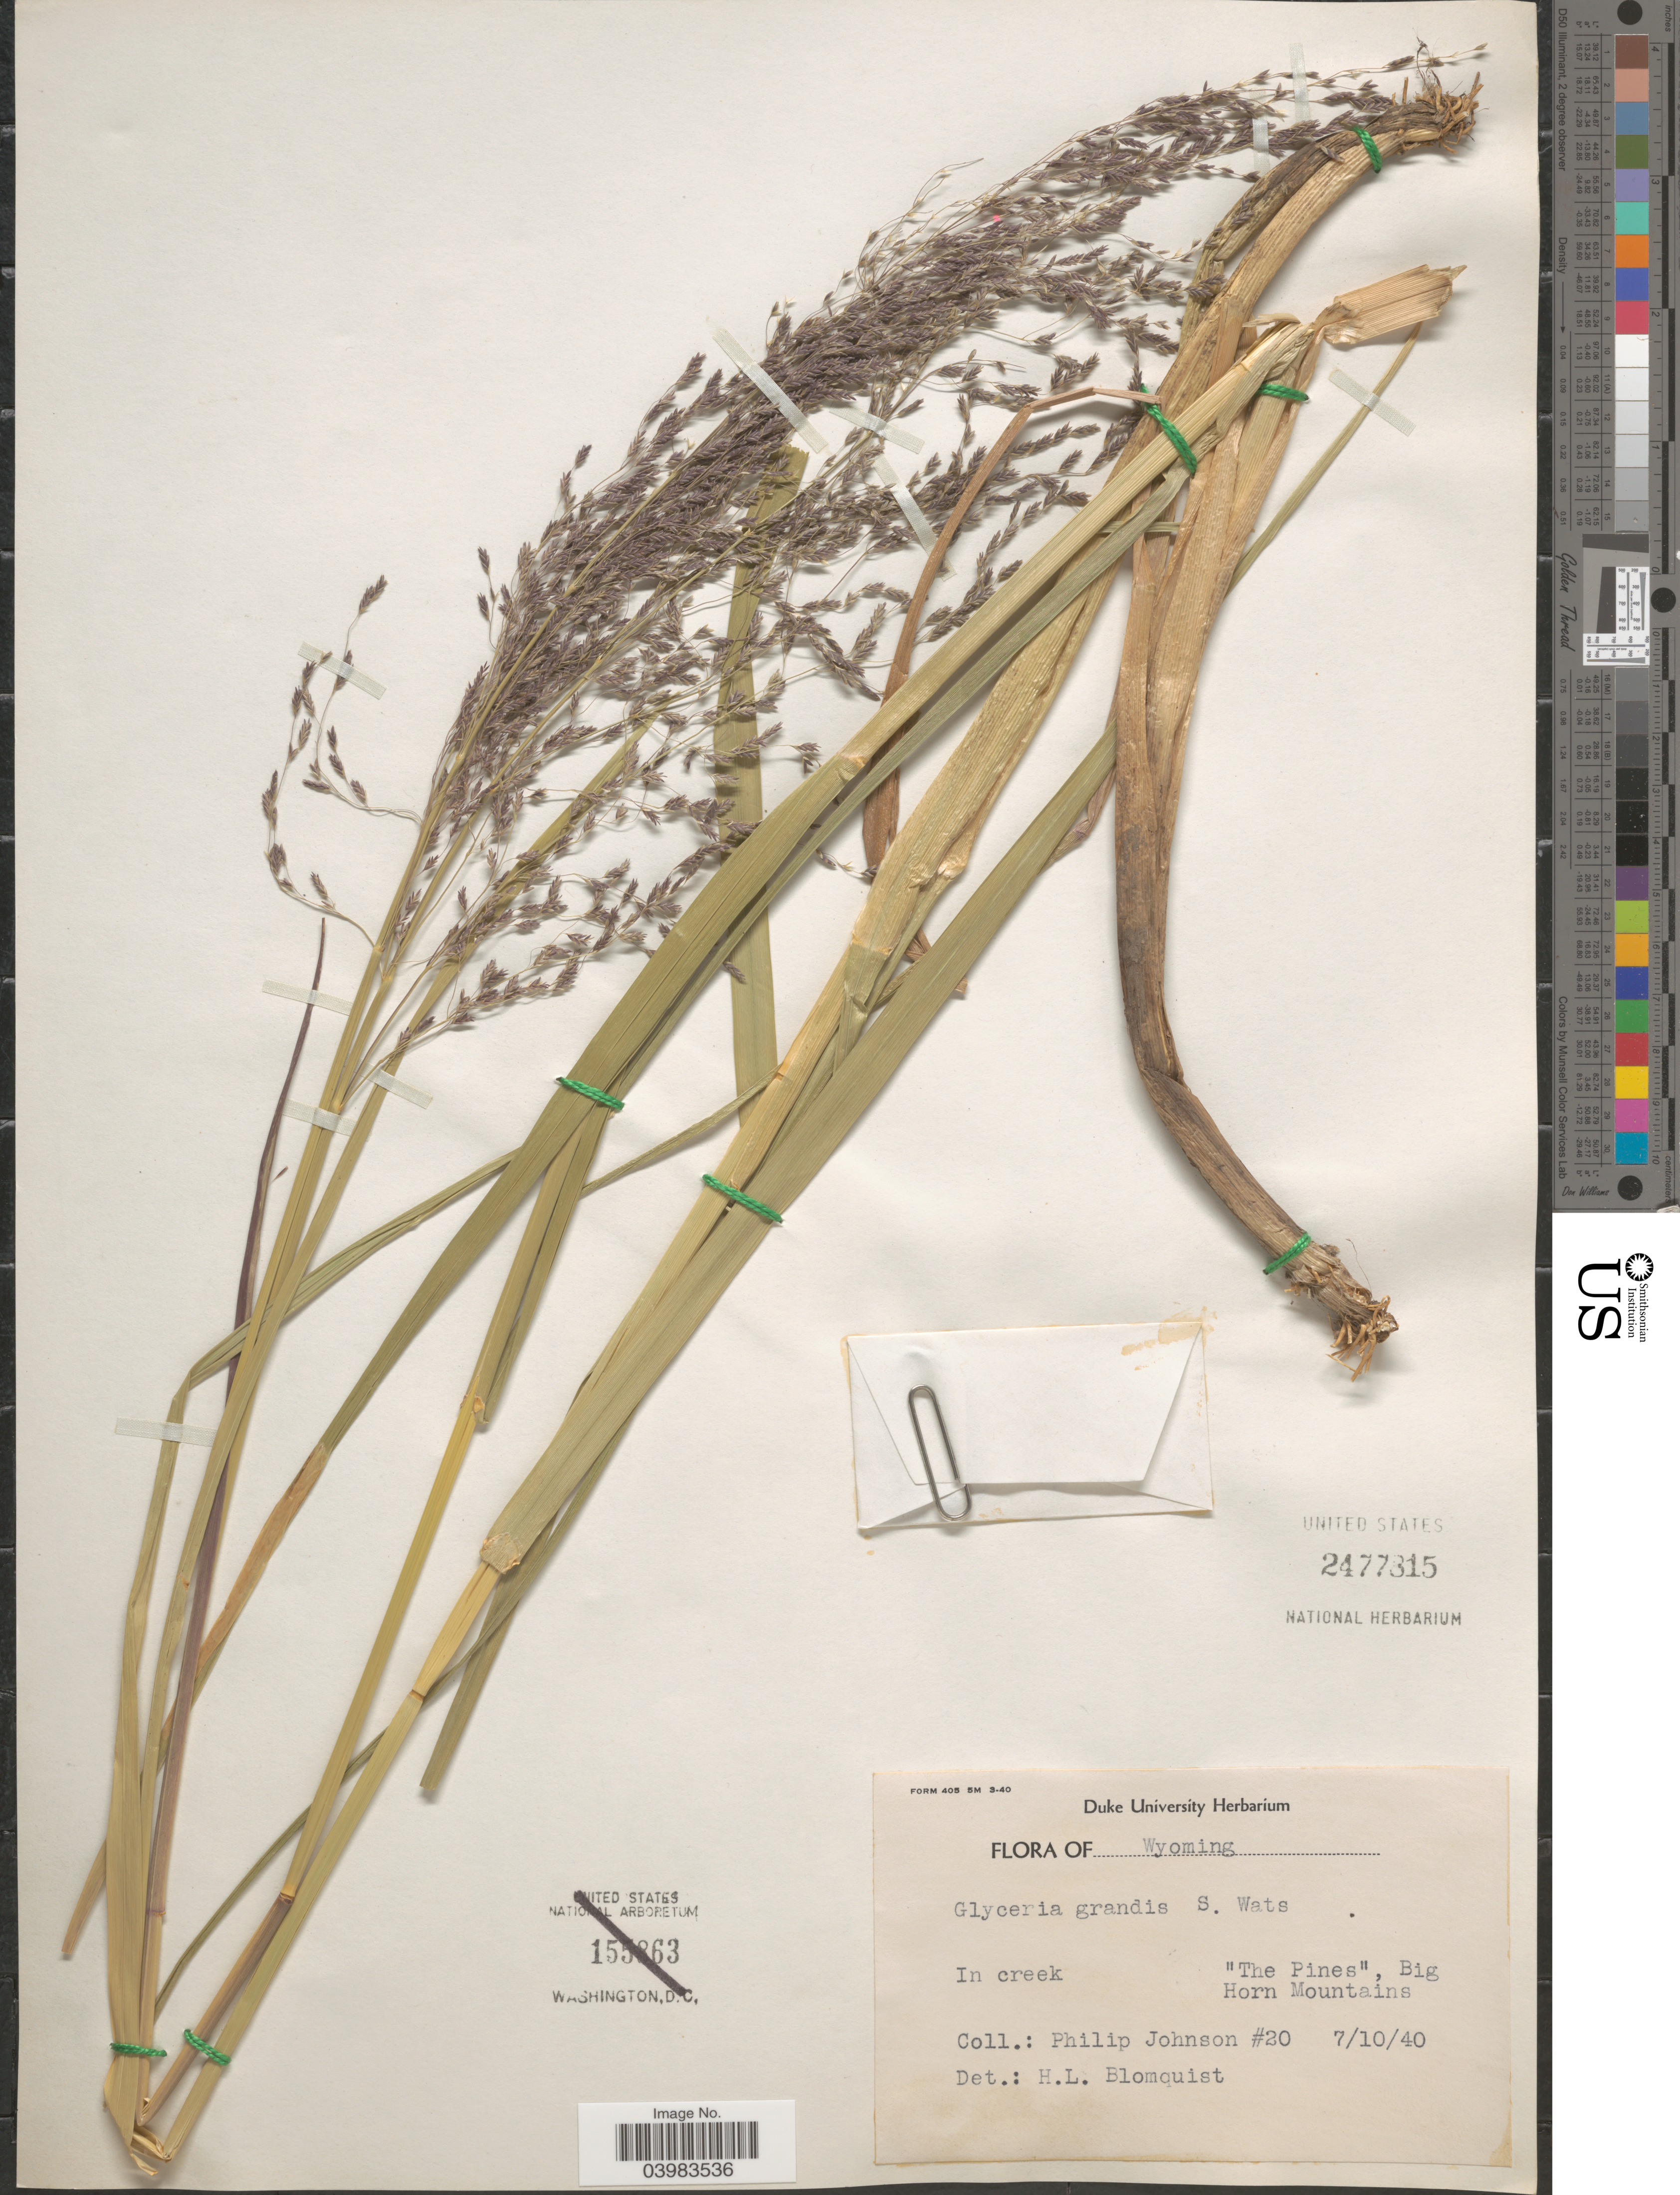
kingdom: Plantae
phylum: Tracheophyta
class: Liliopsida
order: Poales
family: Poaceae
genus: Glyceria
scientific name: Glyceria grandis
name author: S. Watson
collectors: P. Johnson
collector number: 20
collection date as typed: Transcribed d/m/y: 10/7/40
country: United States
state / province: Wyoming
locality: In creek. "The Pines", Big Horn Mountains.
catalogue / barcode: US 2477815